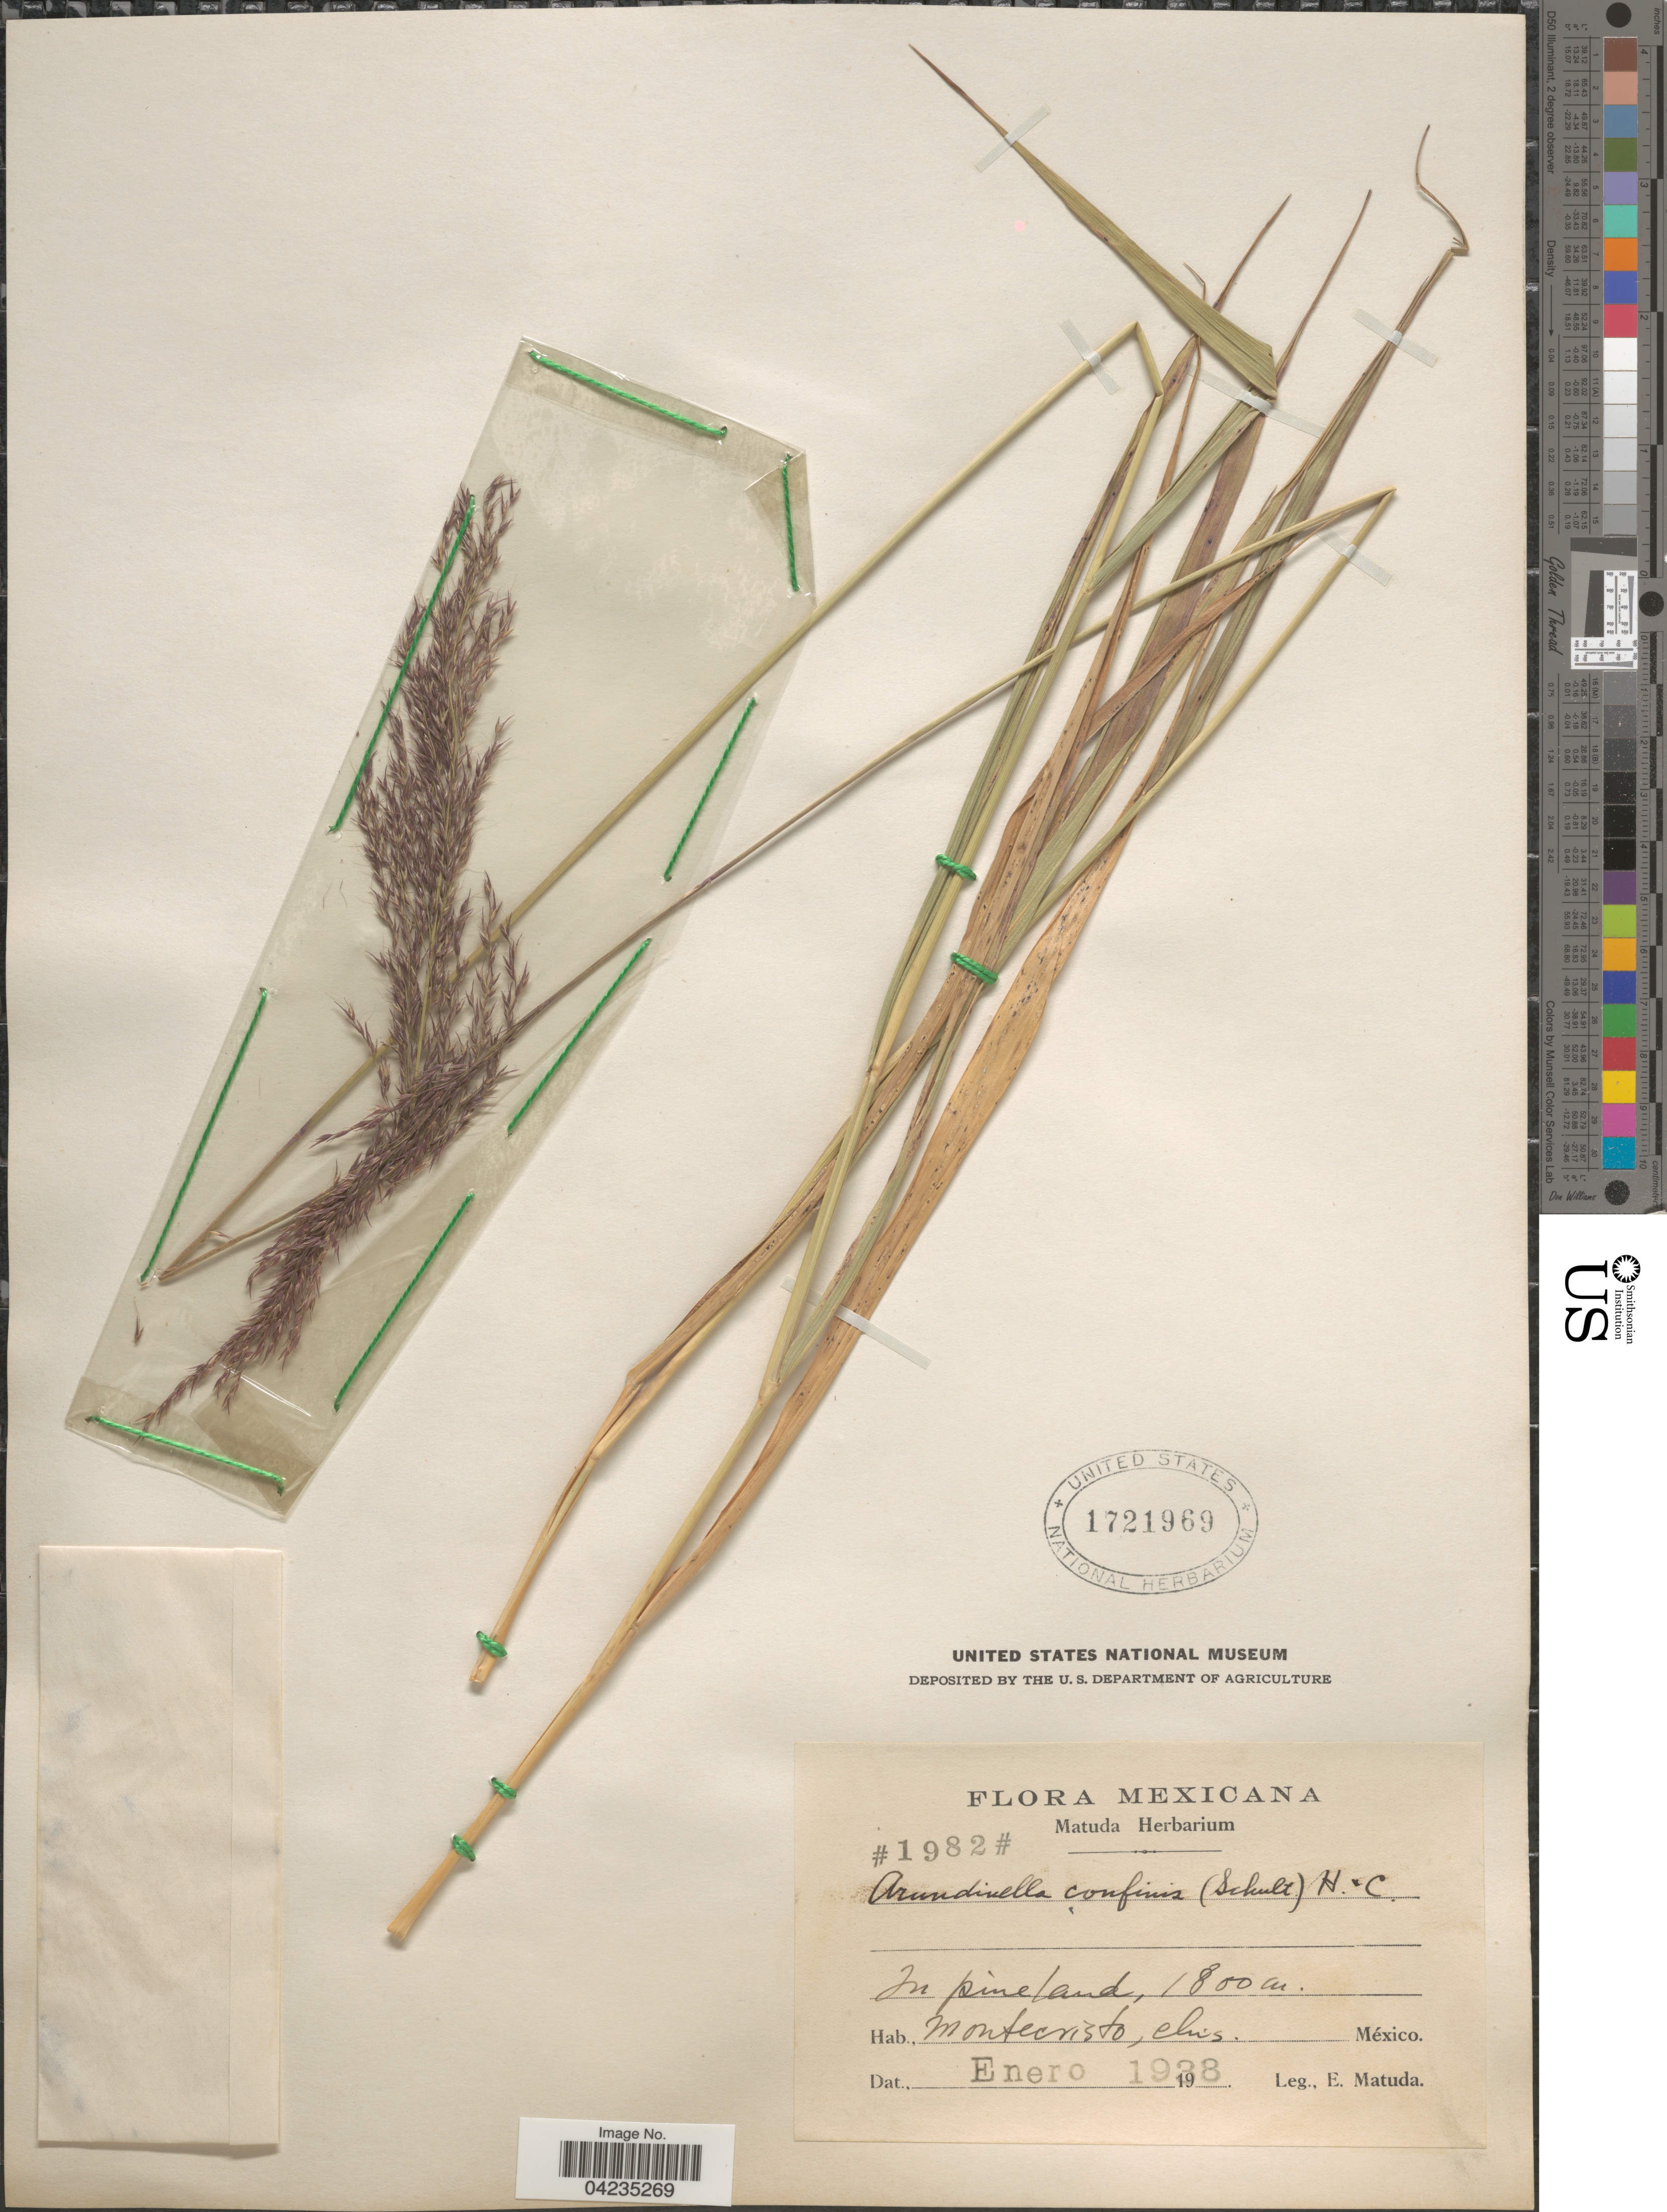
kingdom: Plantae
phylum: Tracheophyta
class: Liliopsida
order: Poales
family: Poaceae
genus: Arundinella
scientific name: Arundinella hispida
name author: (Humb. & Bonpl. ex Willd.) Kuntze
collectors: E. Matuda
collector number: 1982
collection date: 1938-01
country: Mexico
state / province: Chiapas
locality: In pineland. Montecristo, Chis.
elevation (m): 1800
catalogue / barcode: US 1721969